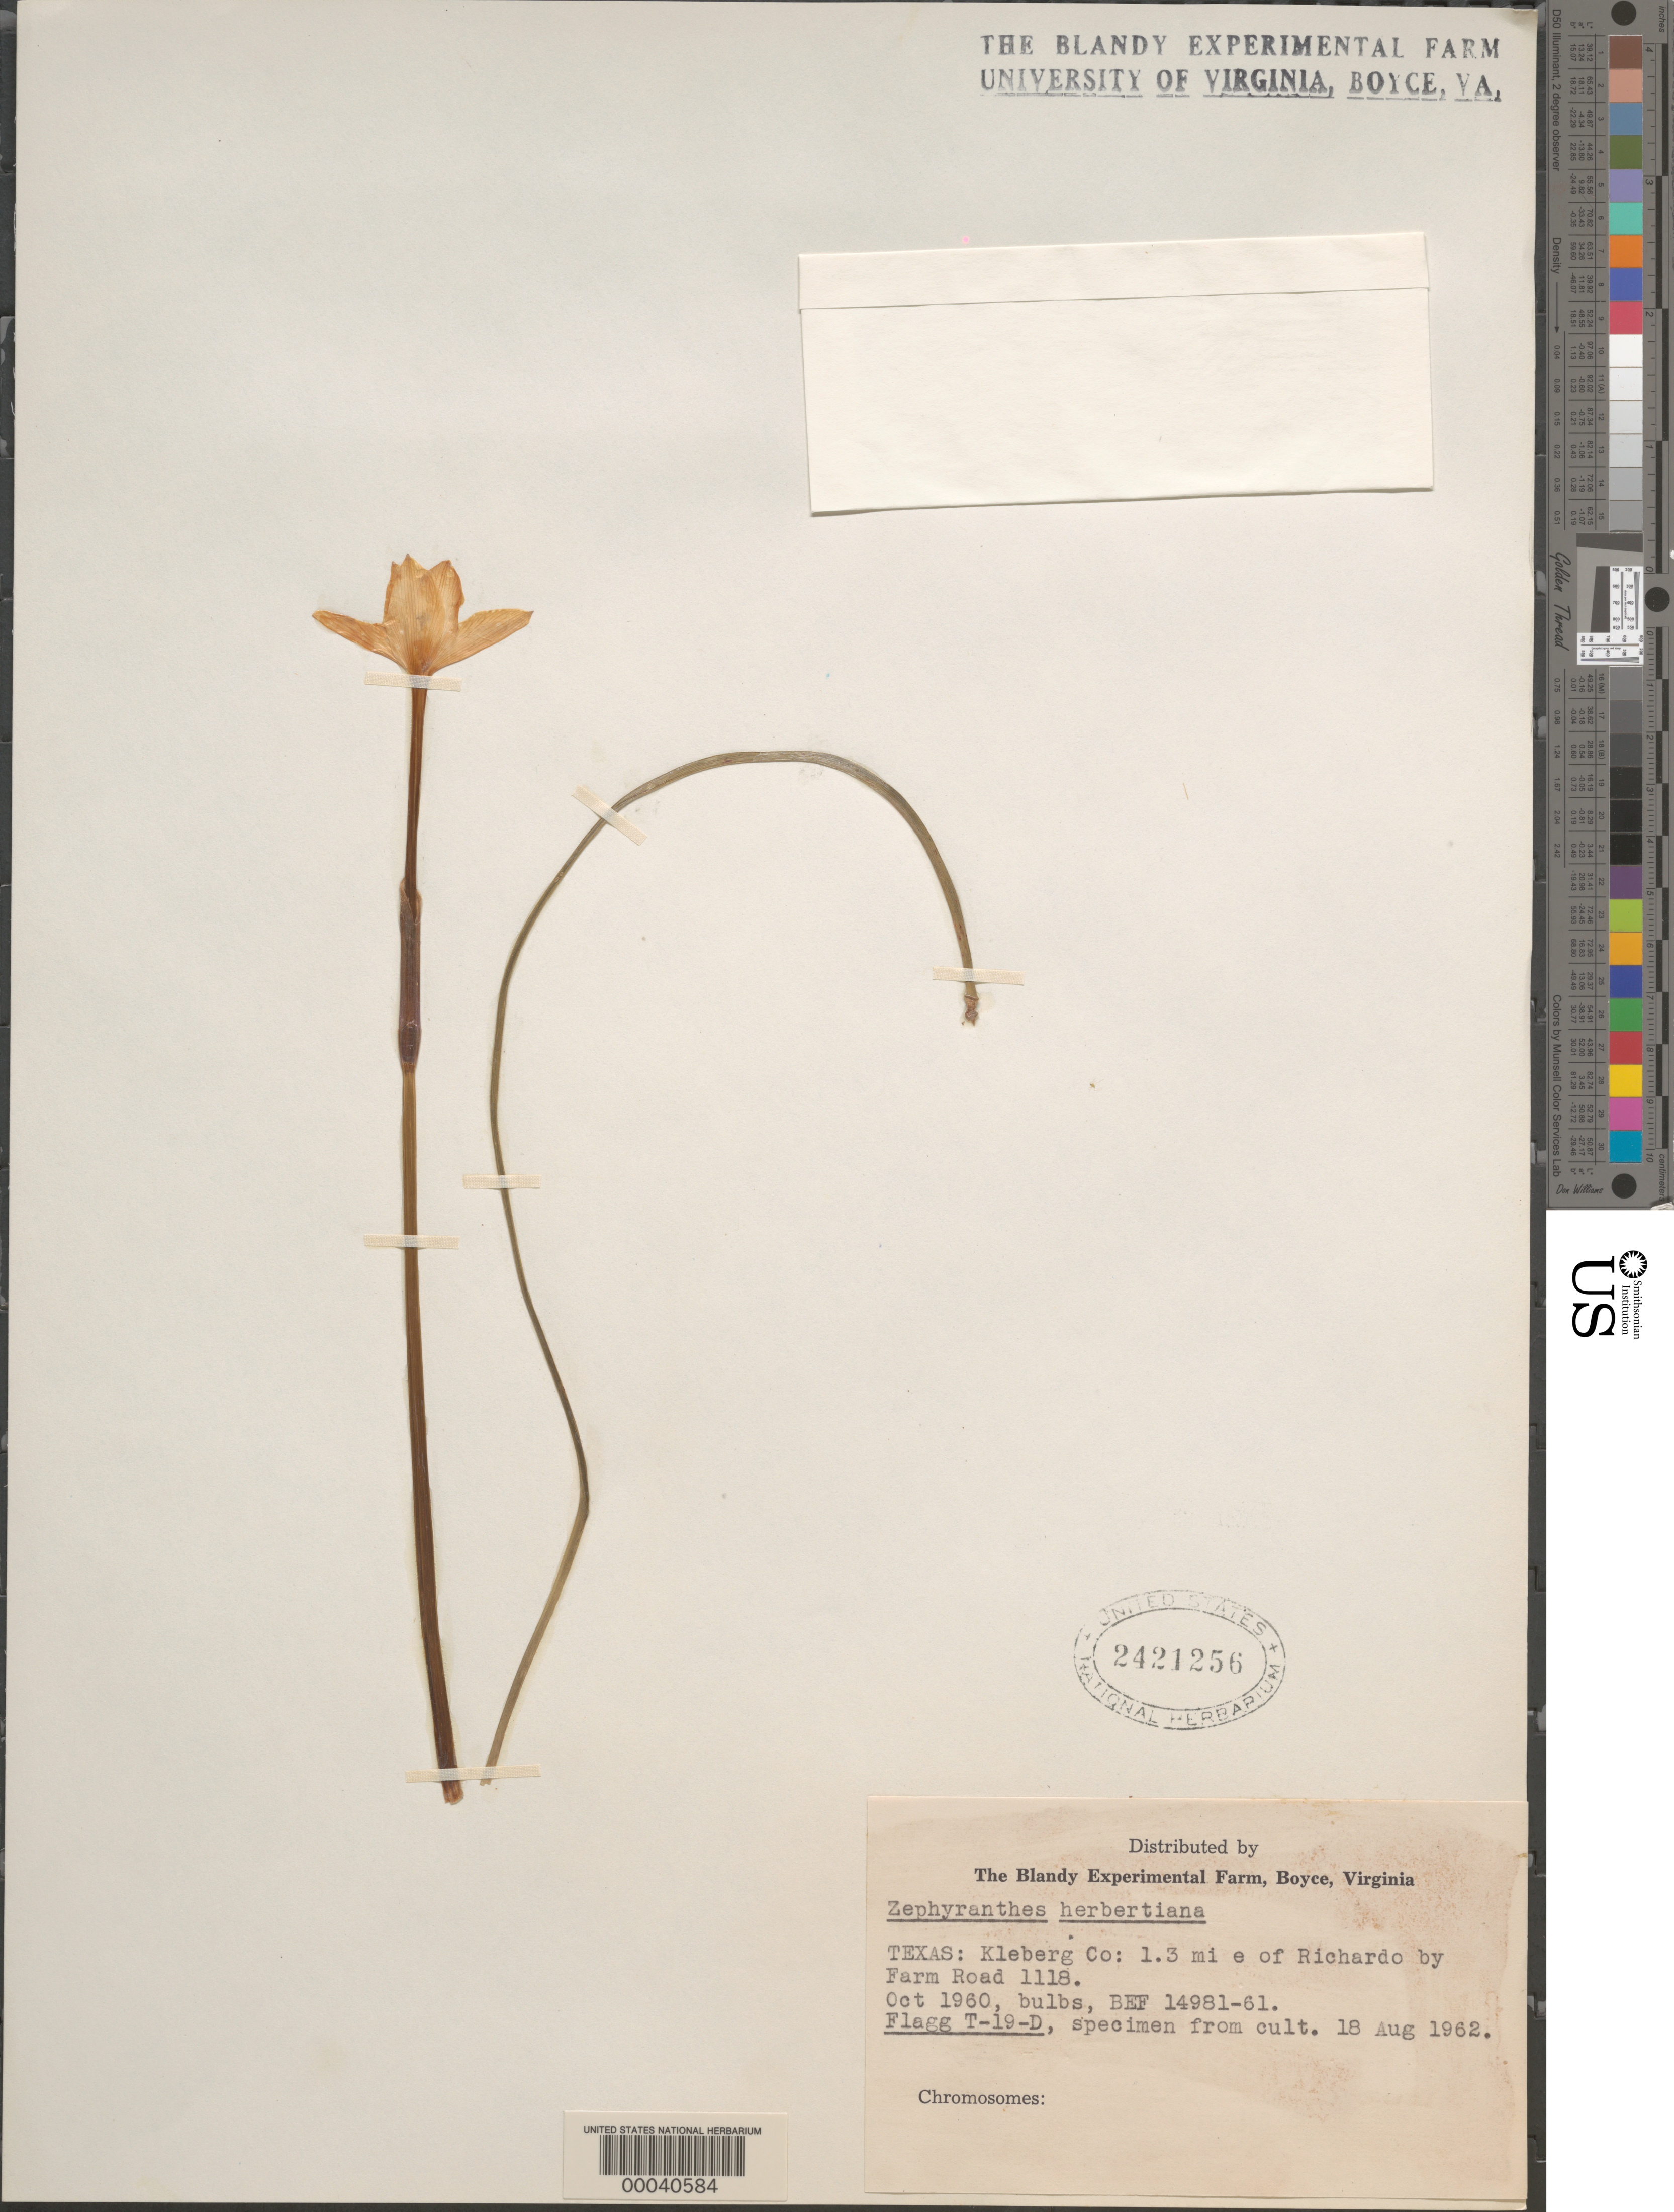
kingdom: Plantae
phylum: Tracheophyta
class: Liliopsida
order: Asparagales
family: Amaryllidaceae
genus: Zephyranthes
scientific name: Zephyranthes herbertiana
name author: D. Dietr.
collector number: Bef 14981-61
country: United States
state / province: Texas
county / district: Kleberg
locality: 1.3 mi. e of richardo, by farm rd. 1118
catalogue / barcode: US 2421256